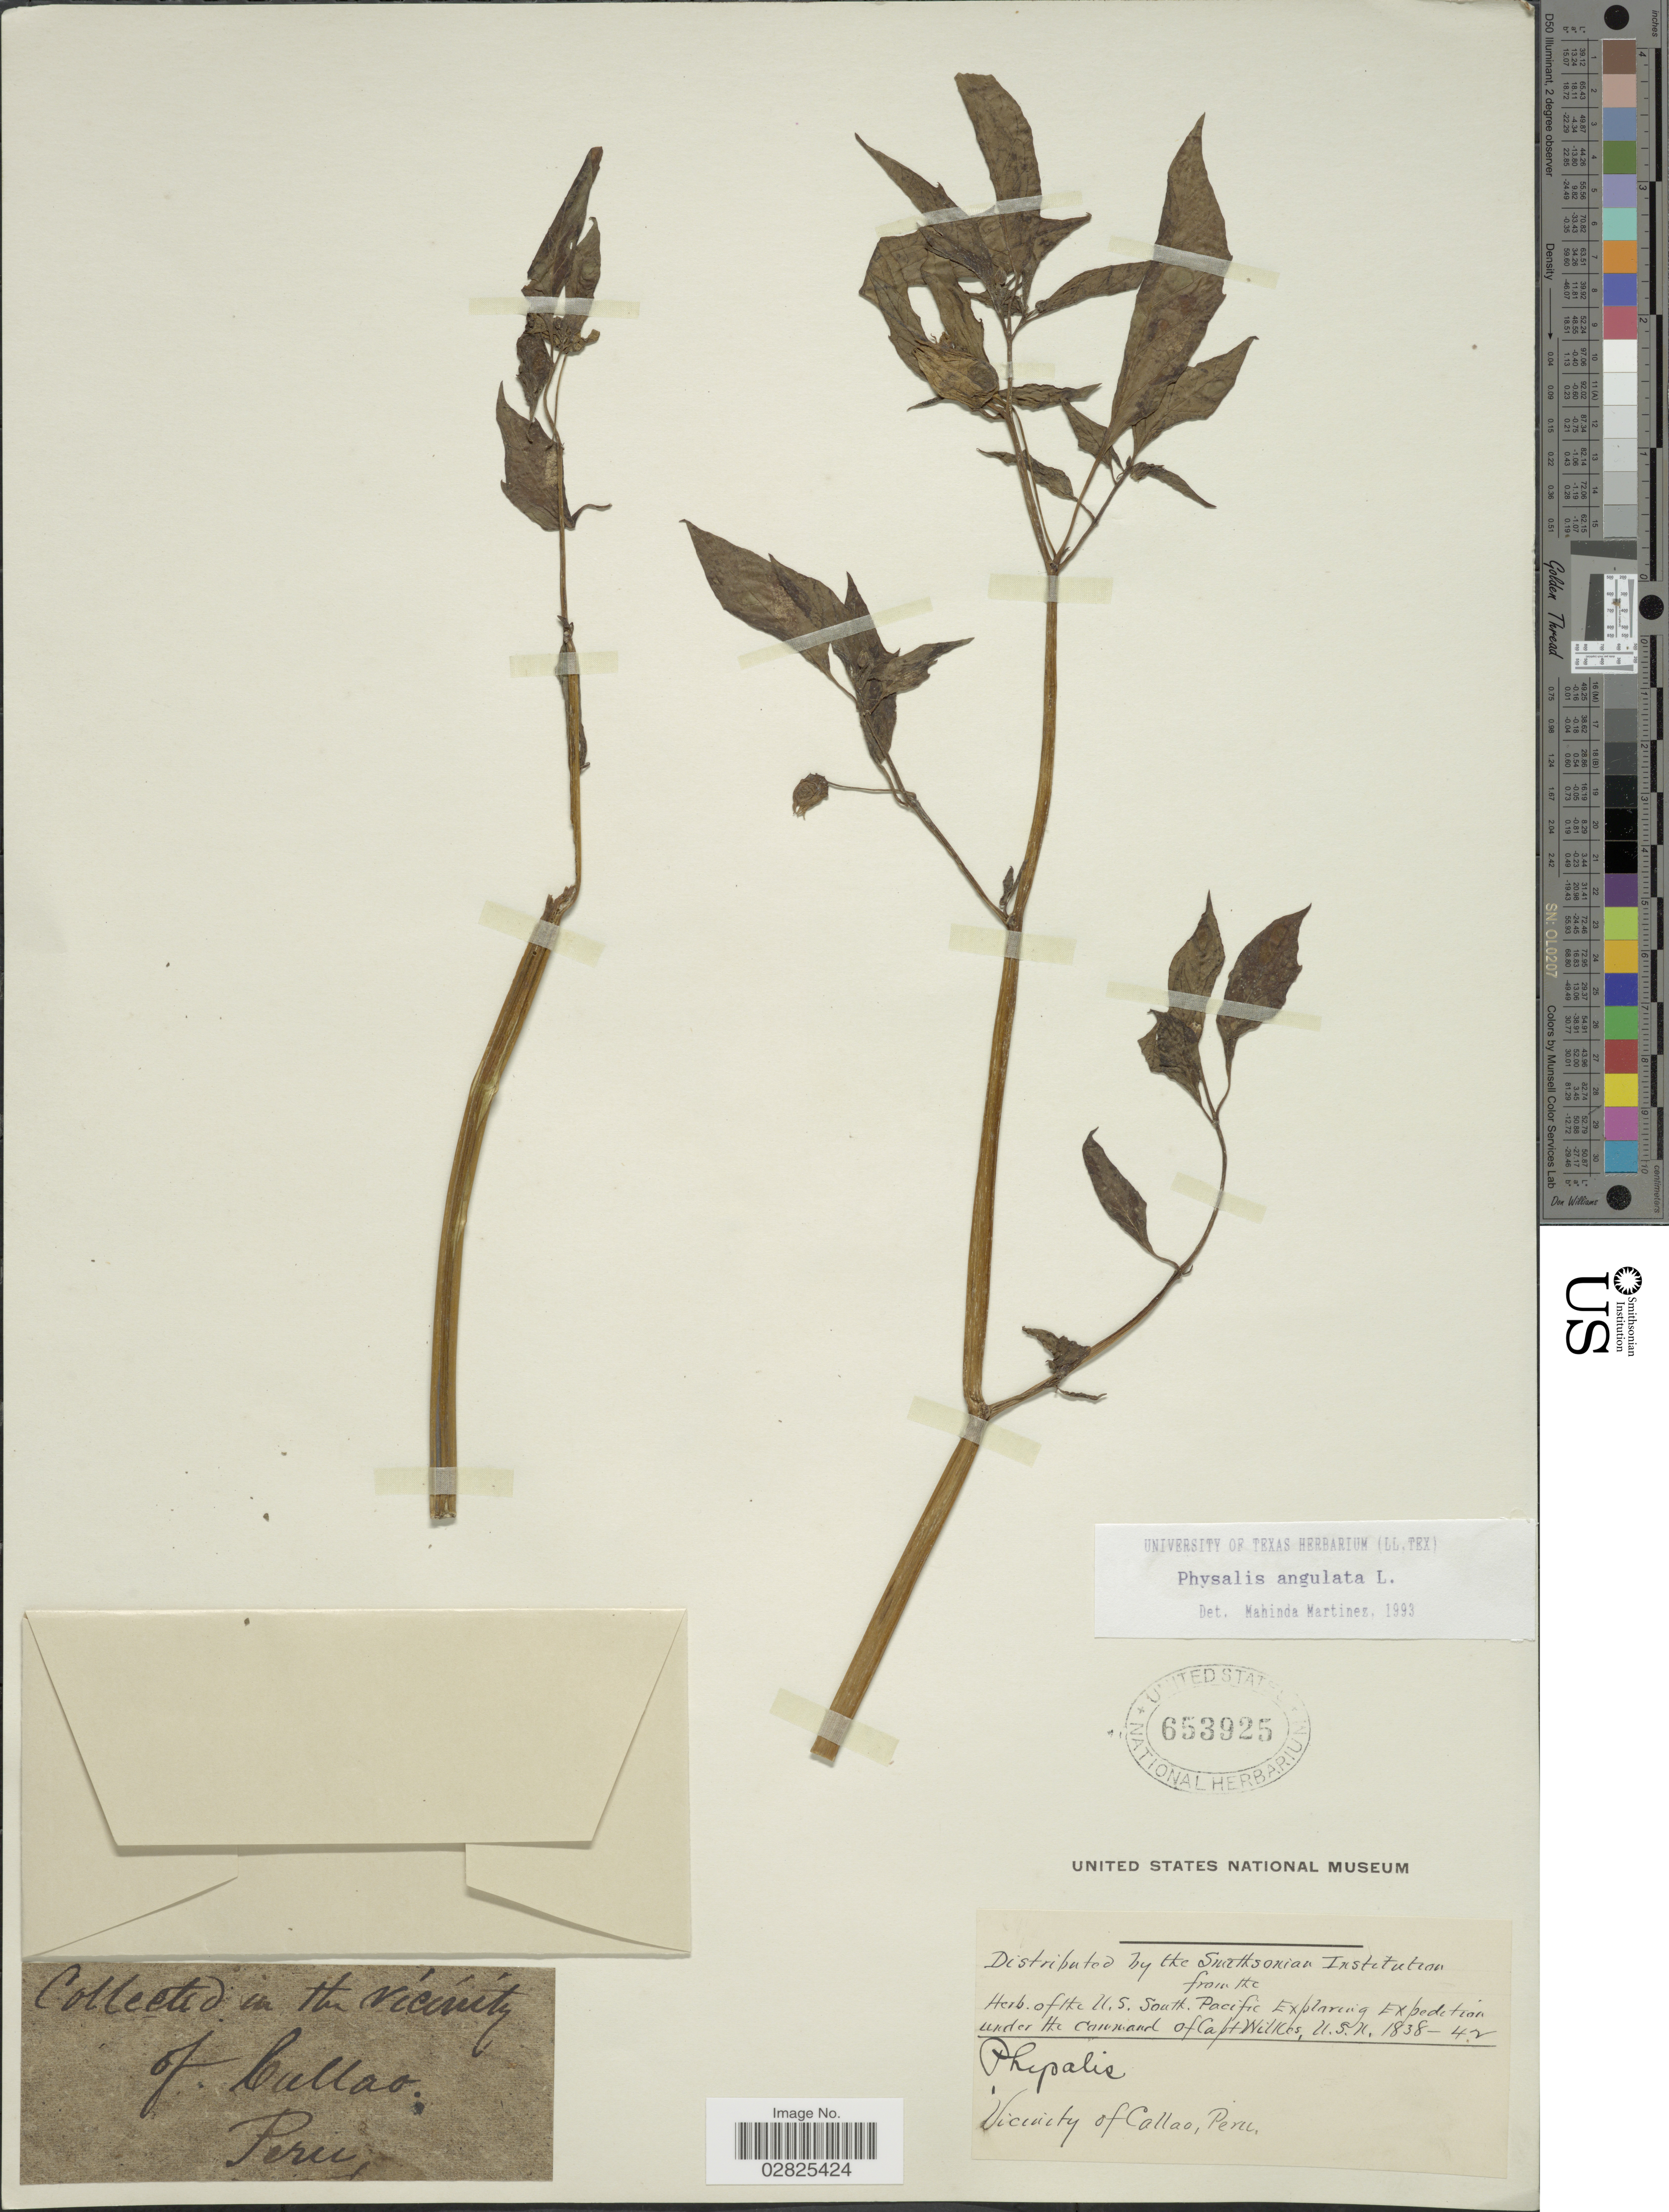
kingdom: Plantae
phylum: Tracheophyta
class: Magnoliopsida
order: Solanales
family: Solanaceae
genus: Physalis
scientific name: Physalis angulata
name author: L.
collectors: Wilkes Explor. Exped.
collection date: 1838/1842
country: Peru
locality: Vicinity of Callao.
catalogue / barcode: US 653925